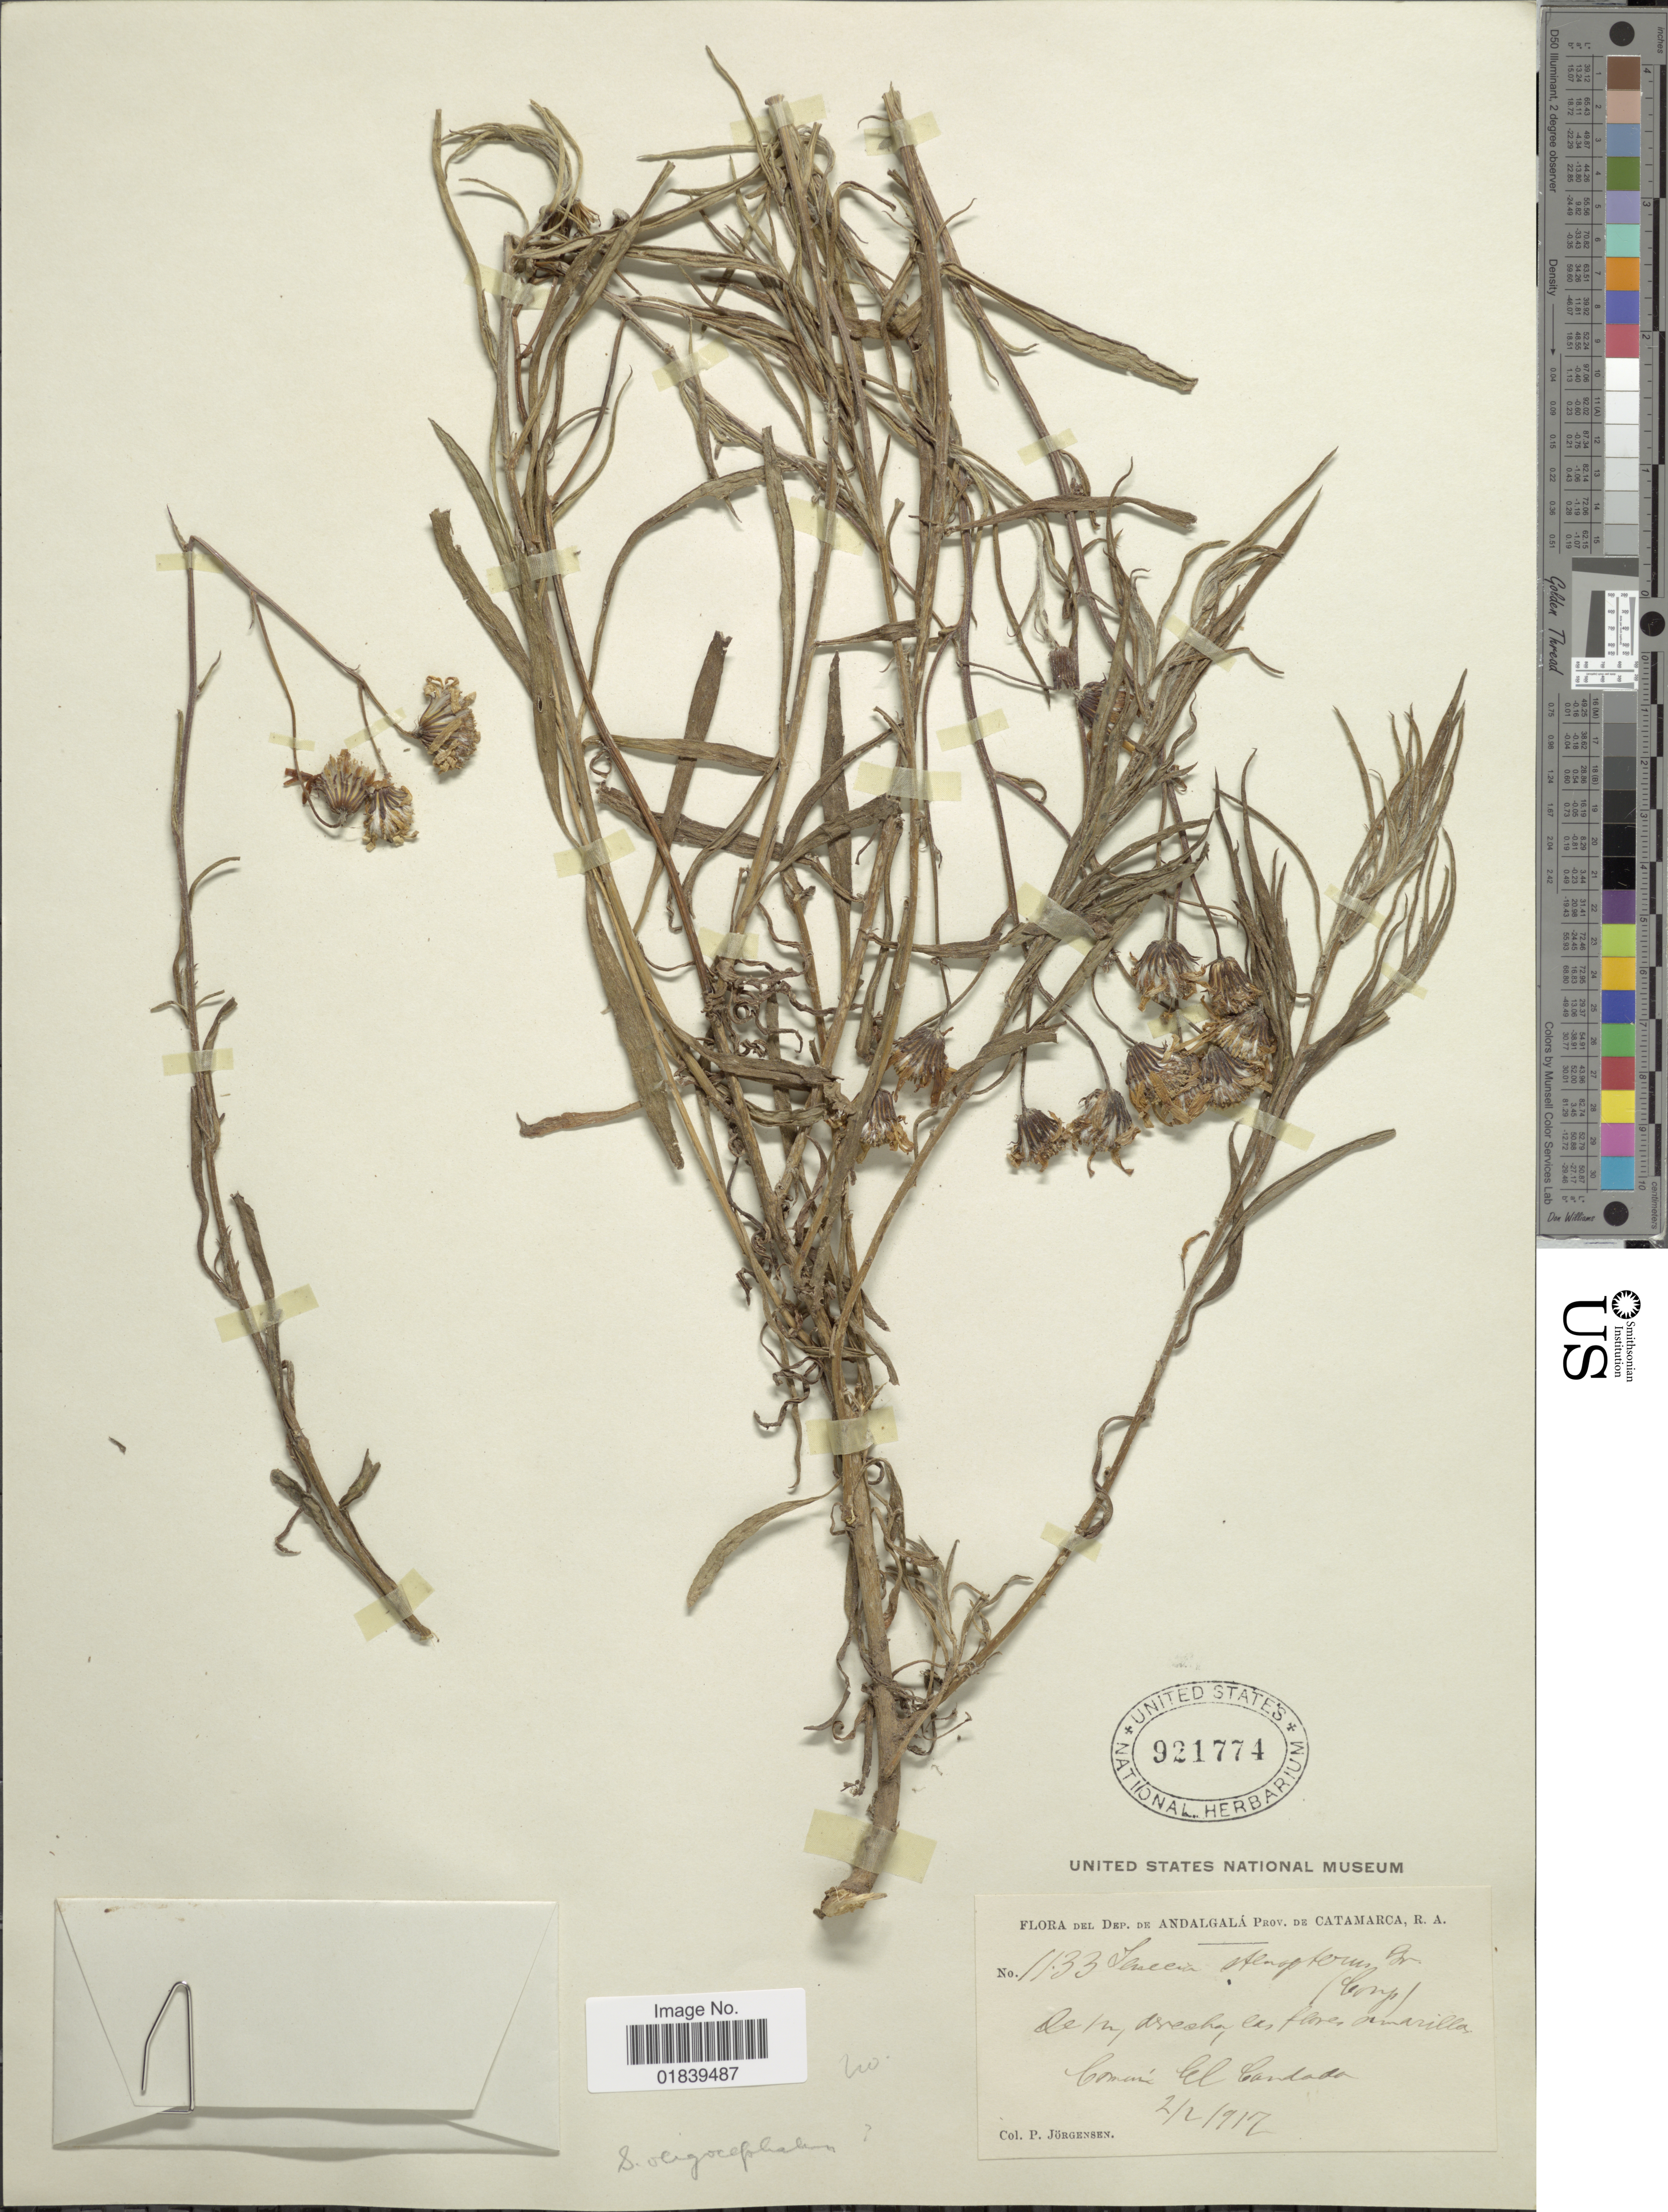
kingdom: Plantae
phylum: Tracheophyta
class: Magnoliopsida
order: Asterales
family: Asteraceae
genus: Senecio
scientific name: Senecio oligophyllus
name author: Baker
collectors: P. Jörgensen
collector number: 1133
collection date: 1917-02-02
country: Argentina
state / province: Catamarca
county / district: Andalgalá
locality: Comun El Candado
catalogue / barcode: US 921774